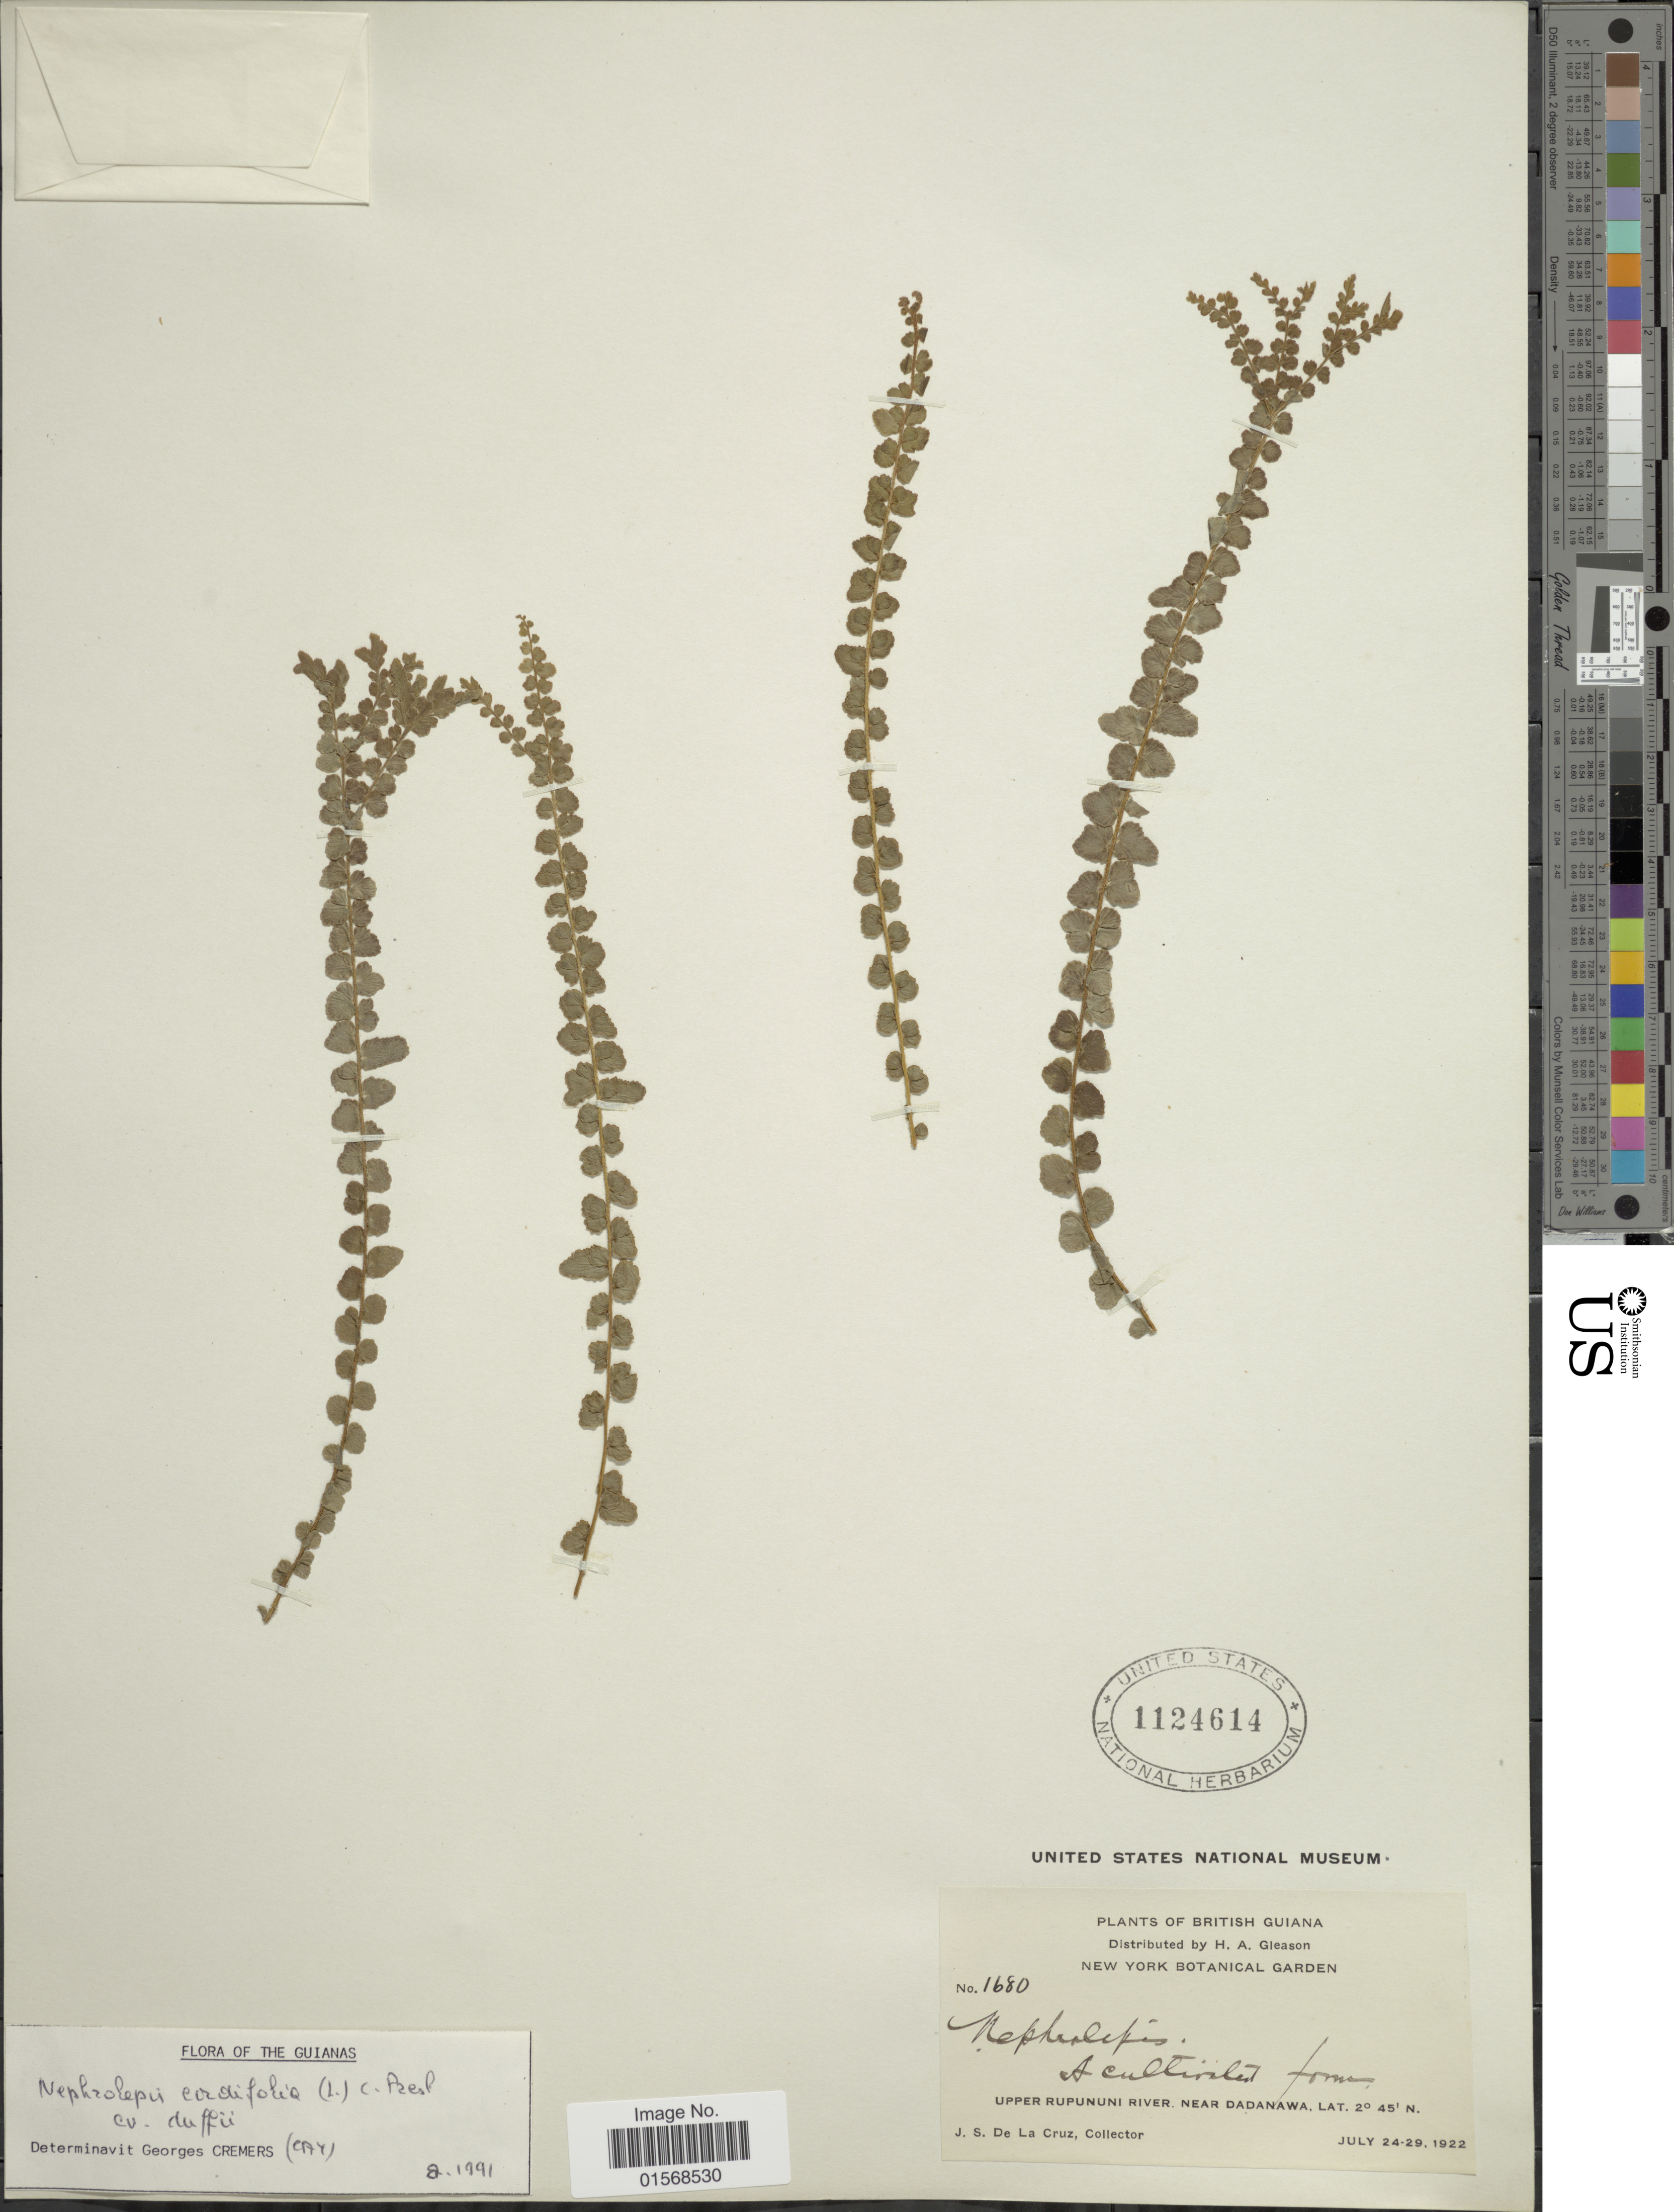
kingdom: Plantae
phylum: Tracheophyta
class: Polypodiopsida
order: Polypodiales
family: Nephrolepidaceae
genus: Nephrolepis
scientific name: Nephrolepis duffii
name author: T. Moore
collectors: J. S. de la Cruz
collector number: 1680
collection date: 1922-07-24/1922-07-29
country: Guyana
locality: British Guiana, Upper Rupununi River, near Dadanawa.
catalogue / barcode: US 1124614